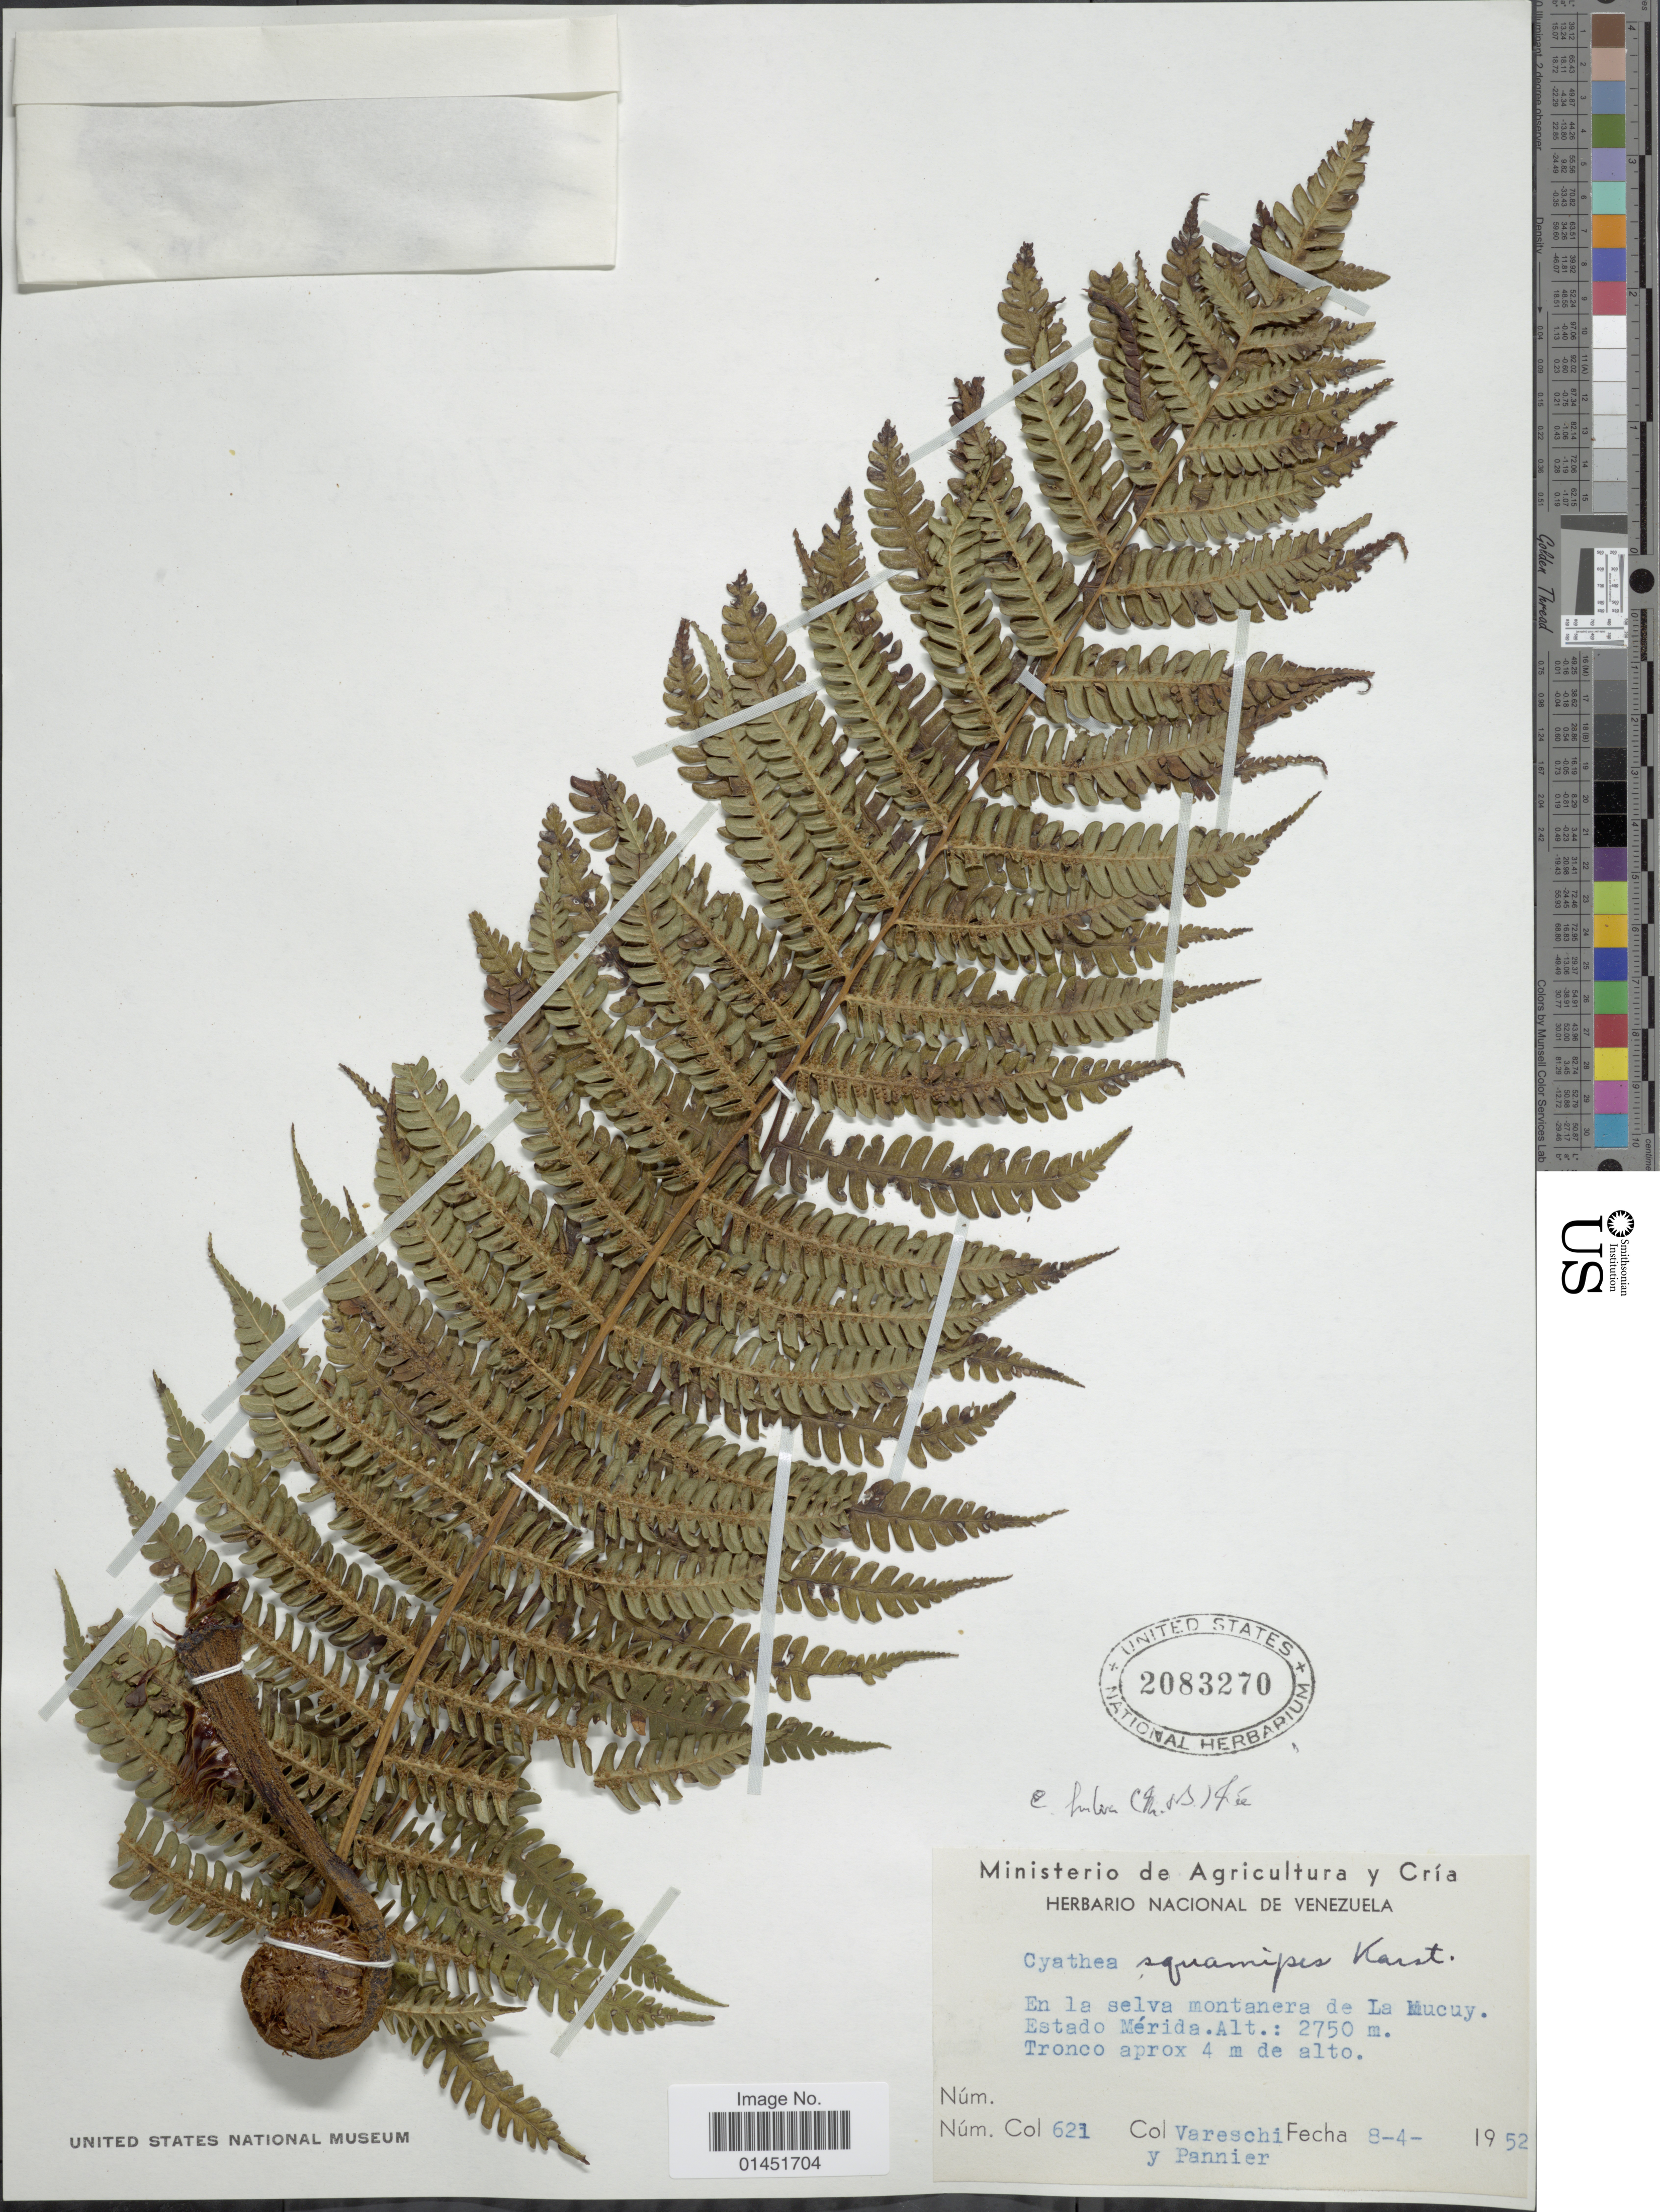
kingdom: Plantae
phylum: Tracheophyta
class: Polypodiopsida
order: Cyatheales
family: Cyatheaceae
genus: Cyathea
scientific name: Cyathea fulva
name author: (M. Martens & Galeotti) Fée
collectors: -. Vareschi & Pannier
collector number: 621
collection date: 1952-04-08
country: Venezuela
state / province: Mérida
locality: En la selva montanera de La Mucuy.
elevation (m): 2750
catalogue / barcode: US 2083270